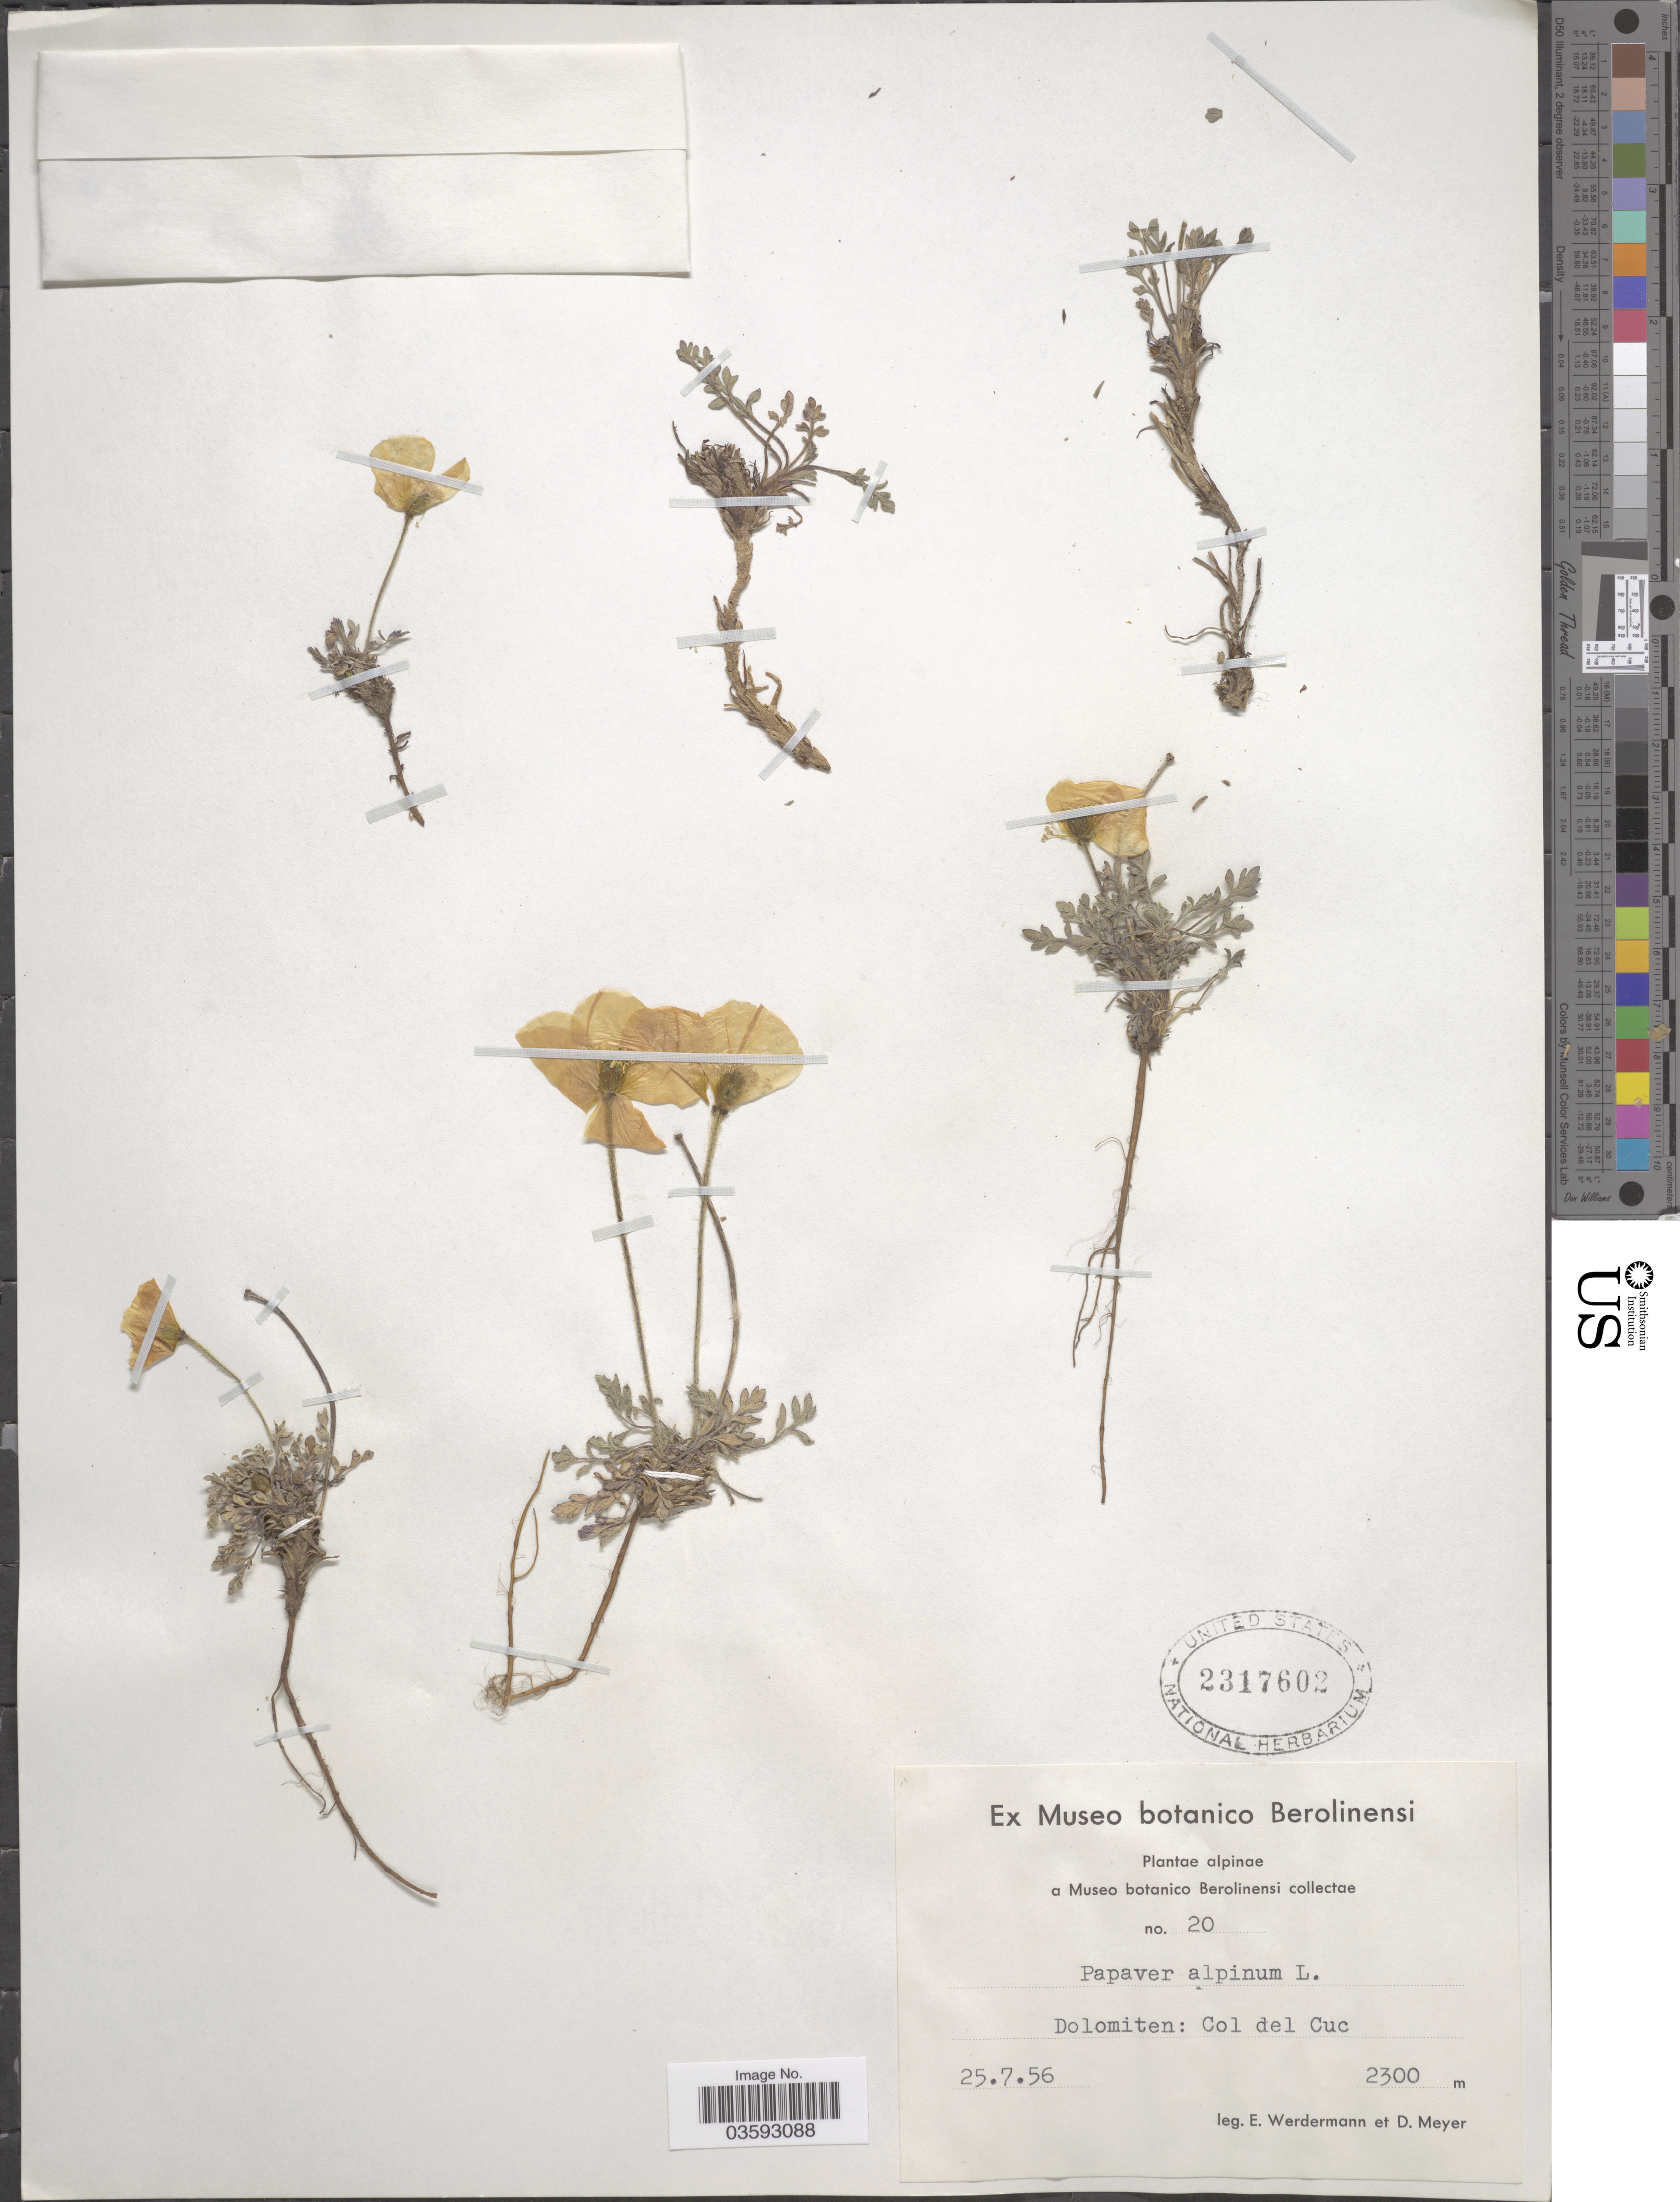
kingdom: Plantae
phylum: Tracheophyta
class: Magnoliopsida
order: Ranunculales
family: Papaveraceae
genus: Papaver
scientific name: Papaver alpinum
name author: L.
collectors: E. Werdermann & D. Meyer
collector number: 20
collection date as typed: Transcribed d/m/y: 25/7/56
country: Italy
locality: Dolomiten: Col del Cuc.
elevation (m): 2300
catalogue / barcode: US 2317602